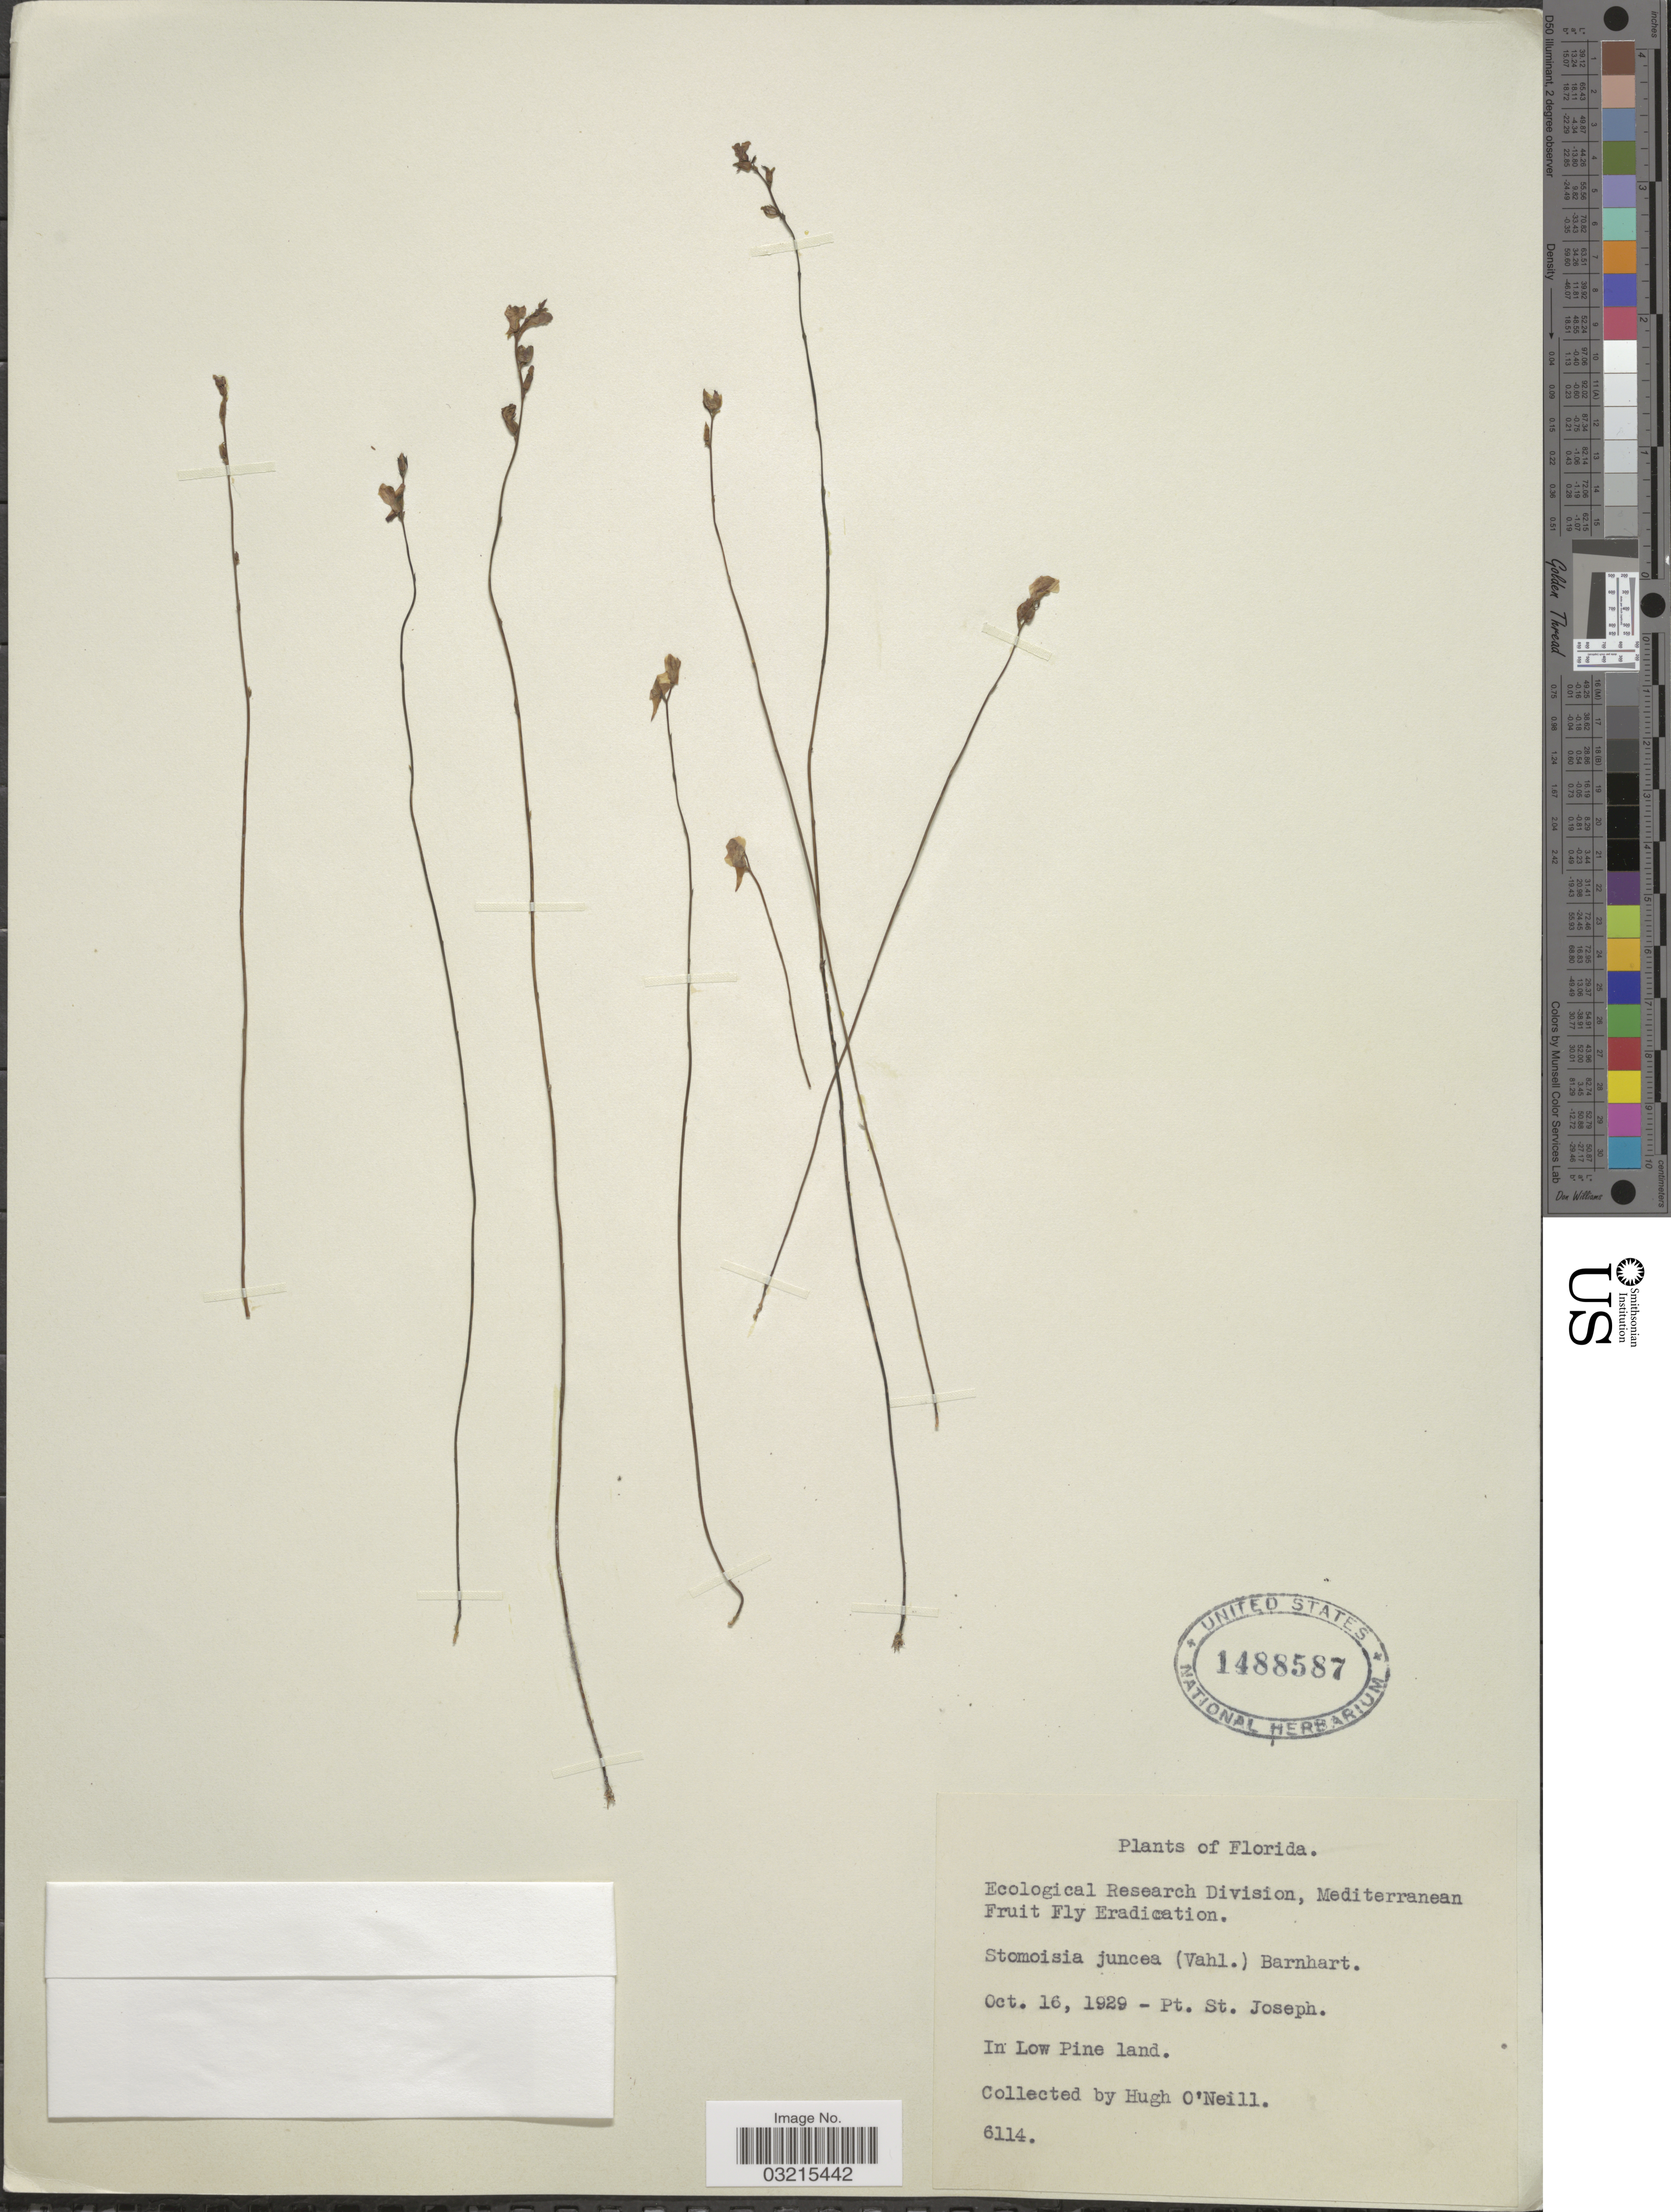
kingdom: Plantae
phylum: Tracheophyta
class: Magnoliopsida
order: Lamiales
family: Lentibulariaceae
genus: Utricularia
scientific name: Utricularia juncea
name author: Vahl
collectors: H. O'Neill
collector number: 6114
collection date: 1929-10-16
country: United States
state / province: Florida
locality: Pt. St. Joseph.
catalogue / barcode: US 1488587